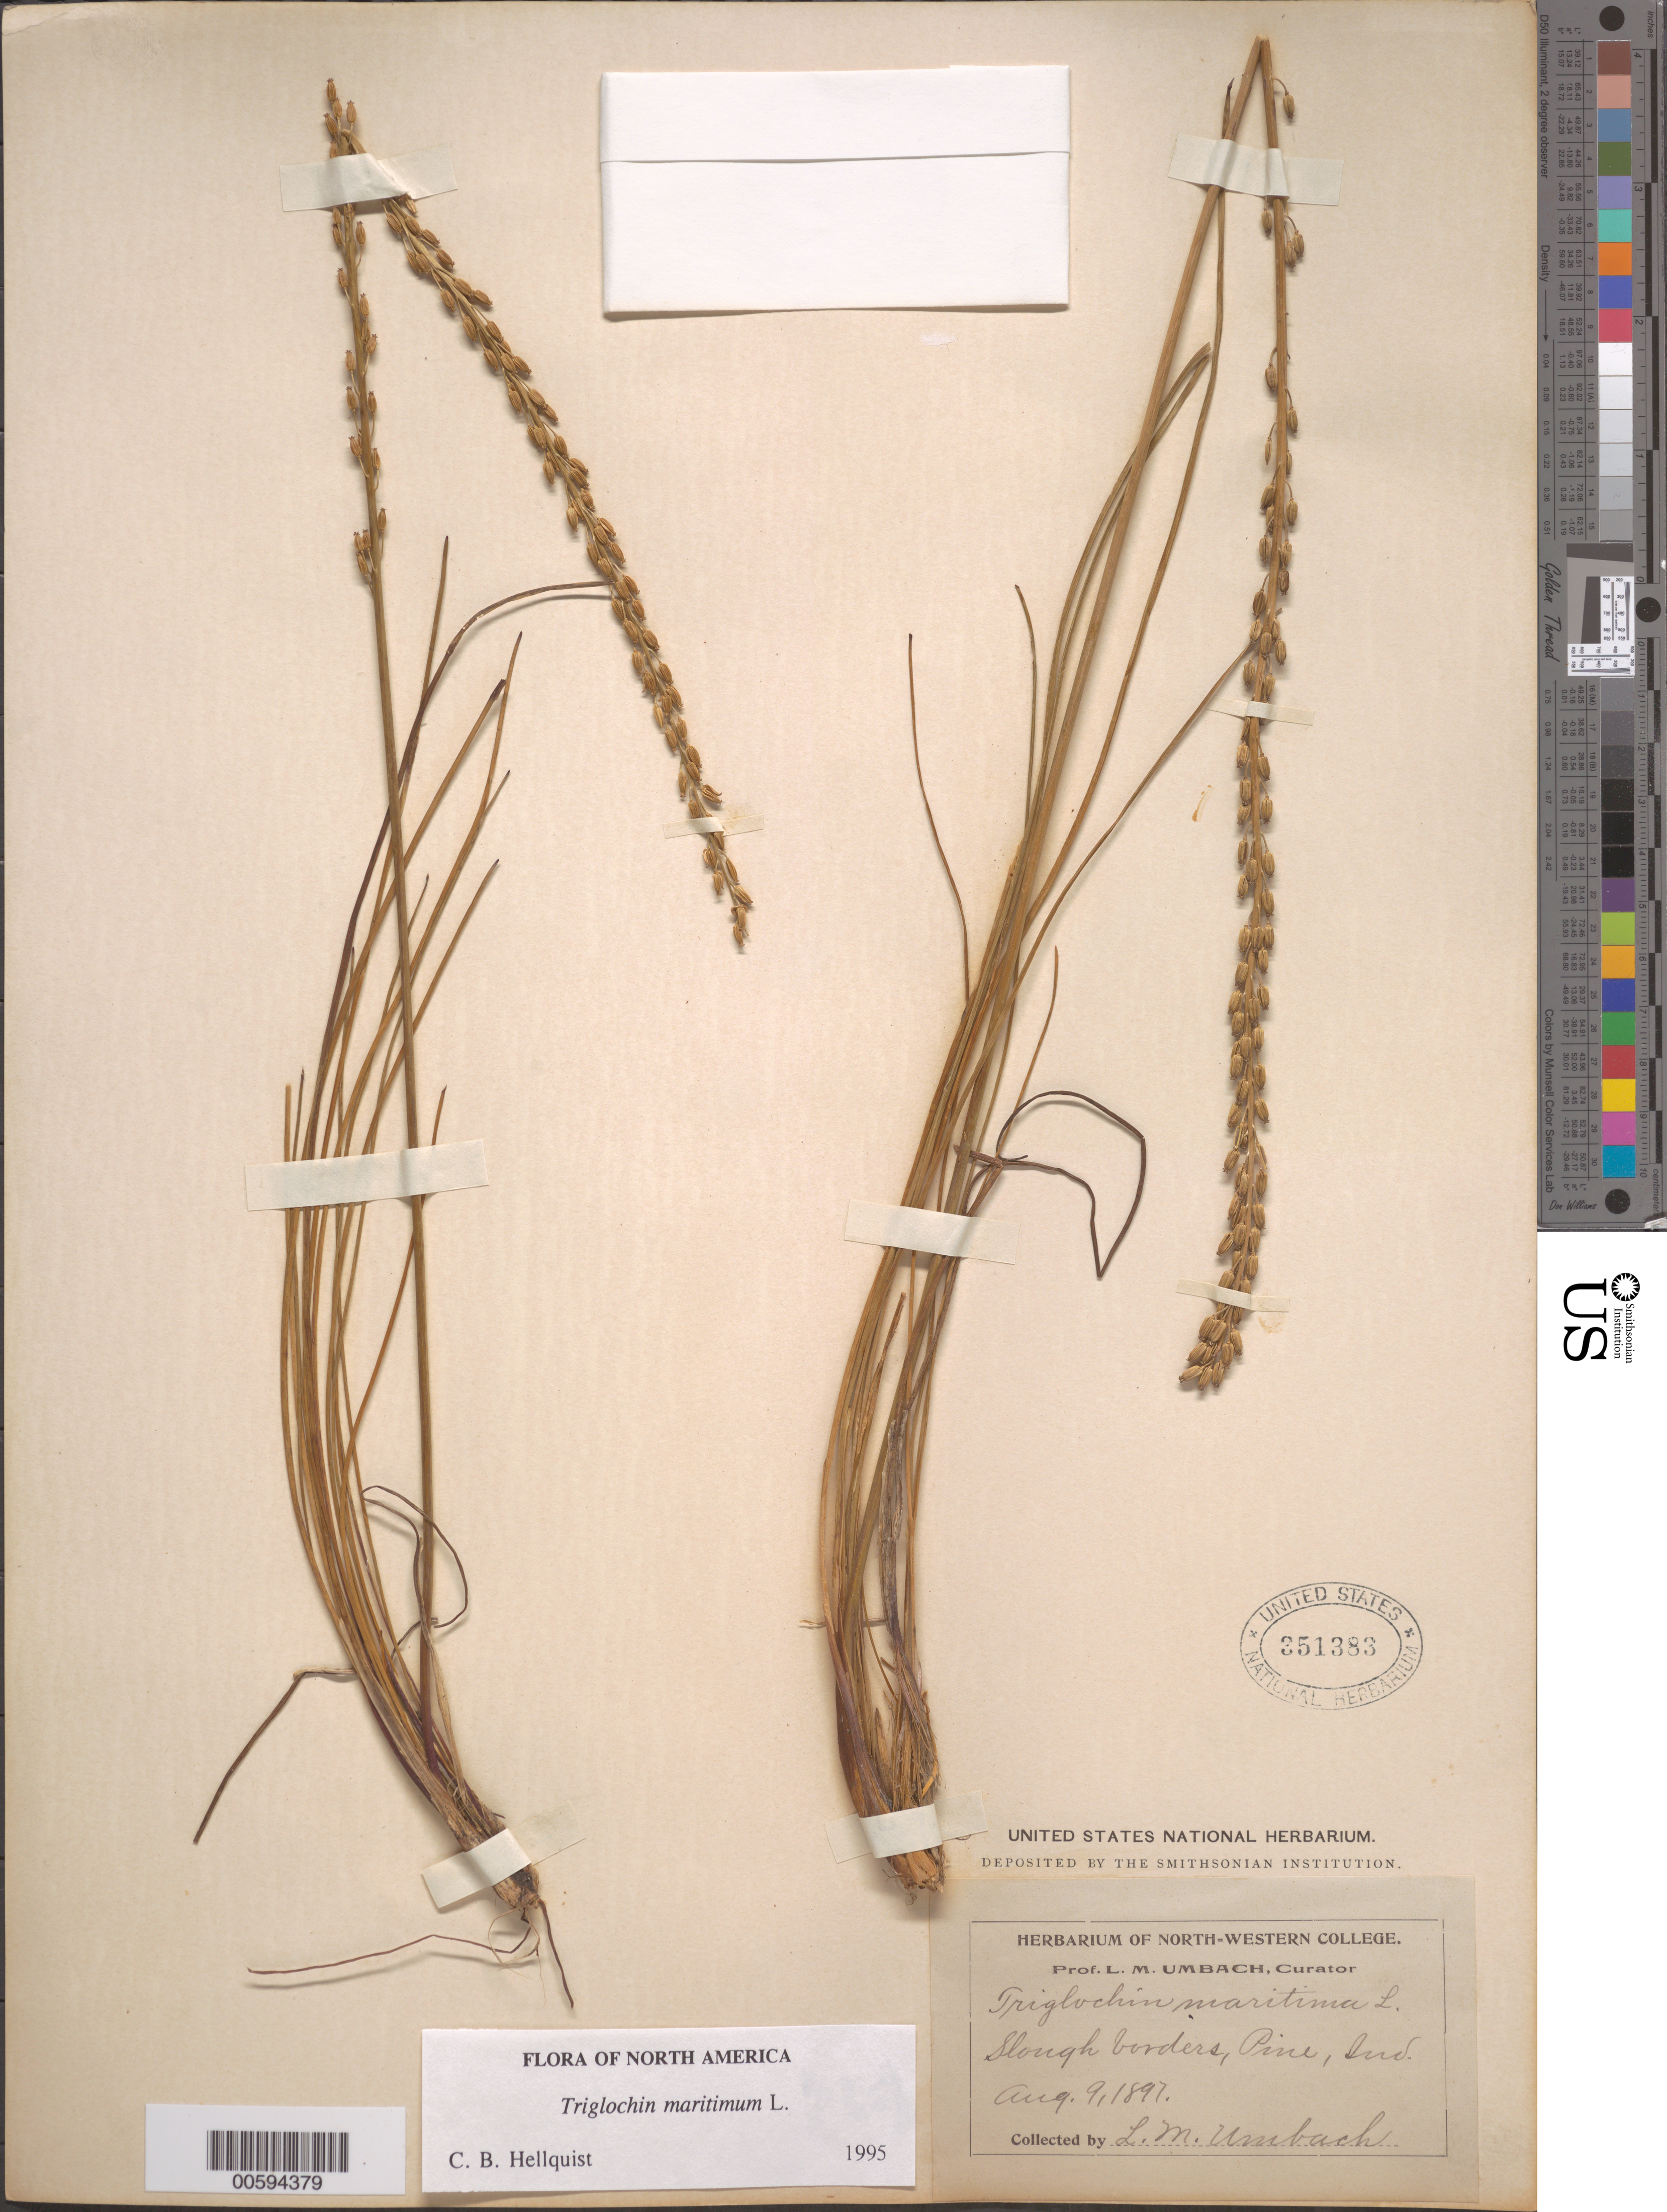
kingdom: Plantae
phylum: Tracheophyta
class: Liliopsida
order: Alismatales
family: Juncaginaceae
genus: Triglochin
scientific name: Triglochin maritima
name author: L.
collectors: L. M. Umbach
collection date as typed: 09 Aug 1897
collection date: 1897-08-09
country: United States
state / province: Indiana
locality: Slough borders, Pine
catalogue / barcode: US 351383